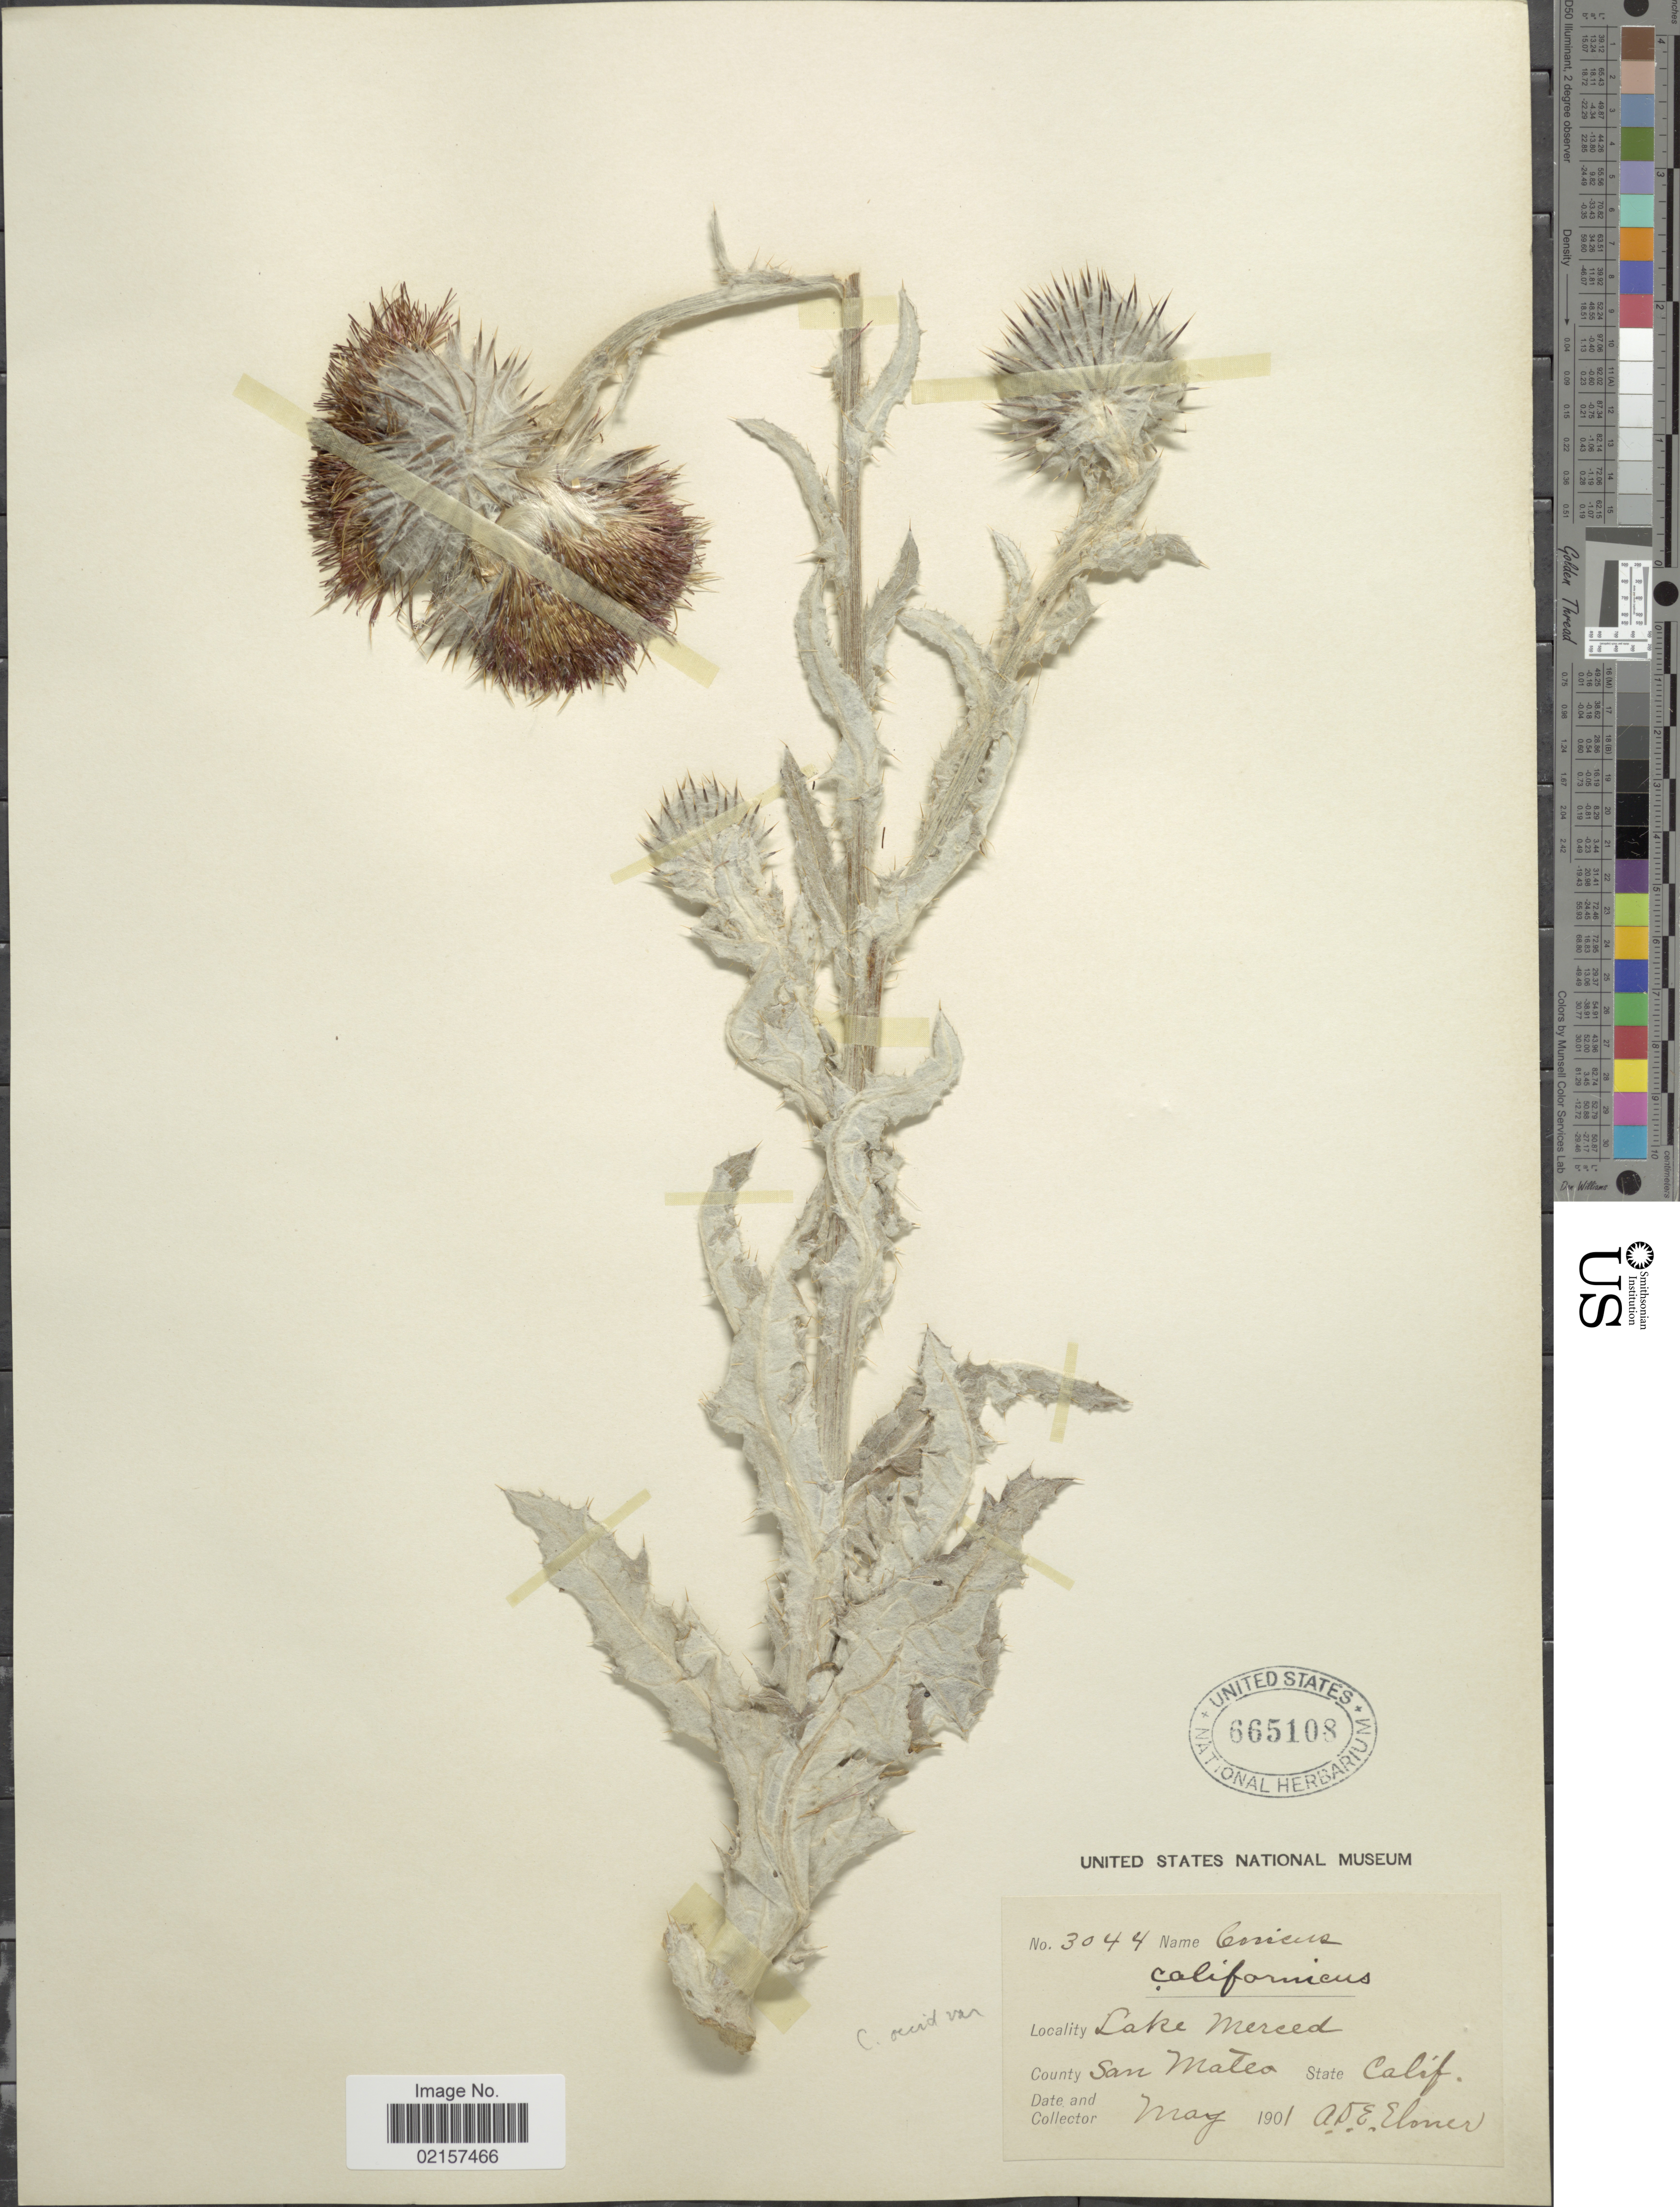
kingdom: Plantae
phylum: Tracheophyta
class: Magnoliopsida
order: Asterales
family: Asteraceae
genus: Cirsium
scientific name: Cirsium occidentale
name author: (Nutt.) Jeps.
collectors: A. D. E. Elmer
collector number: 3044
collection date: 1901-05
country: United States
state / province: California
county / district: San Mateo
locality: Lake Merced, County San Mateo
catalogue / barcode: US 665108